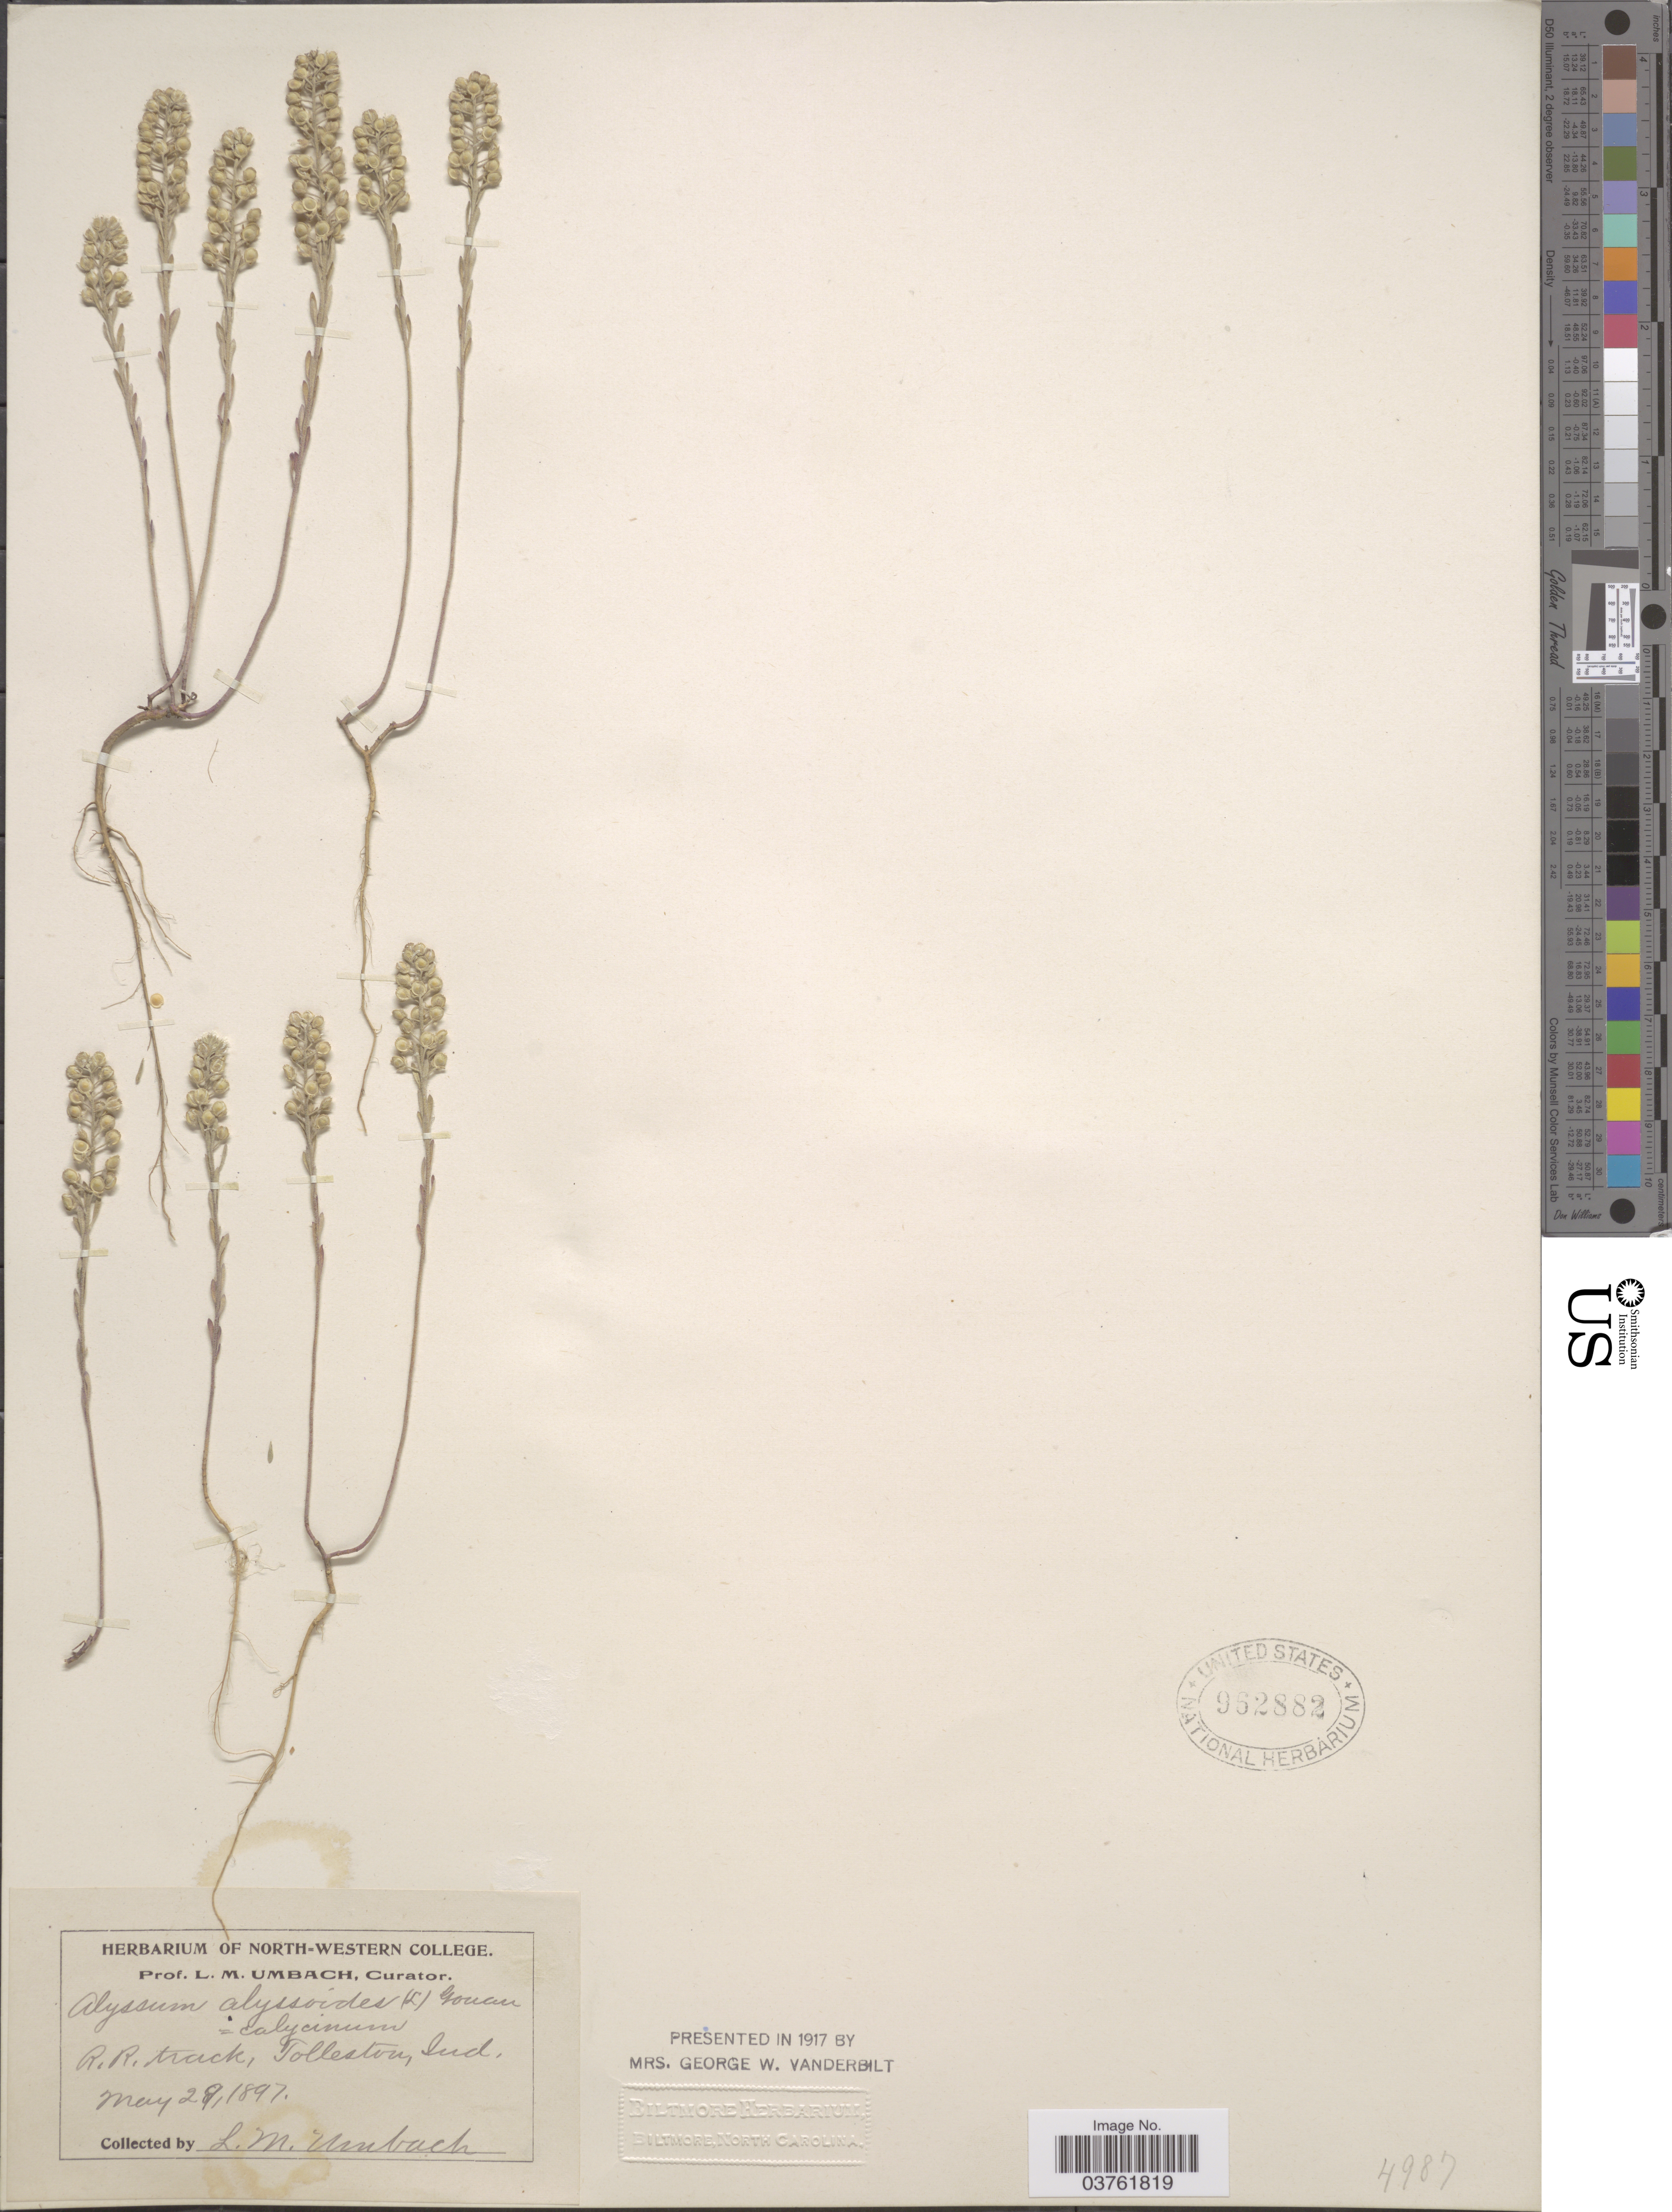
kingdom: Plantae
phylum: Tracheophyta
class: Magnoliopsida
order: Brassicales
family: Brassicaceae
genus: Alyssum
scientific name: Alyssum alyssoides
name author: (L.) L.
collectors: L. M. Umbach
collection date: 1897-05-29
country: United States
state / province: Indiana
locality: R. R. track, Tolleston.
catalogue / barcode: US 962882